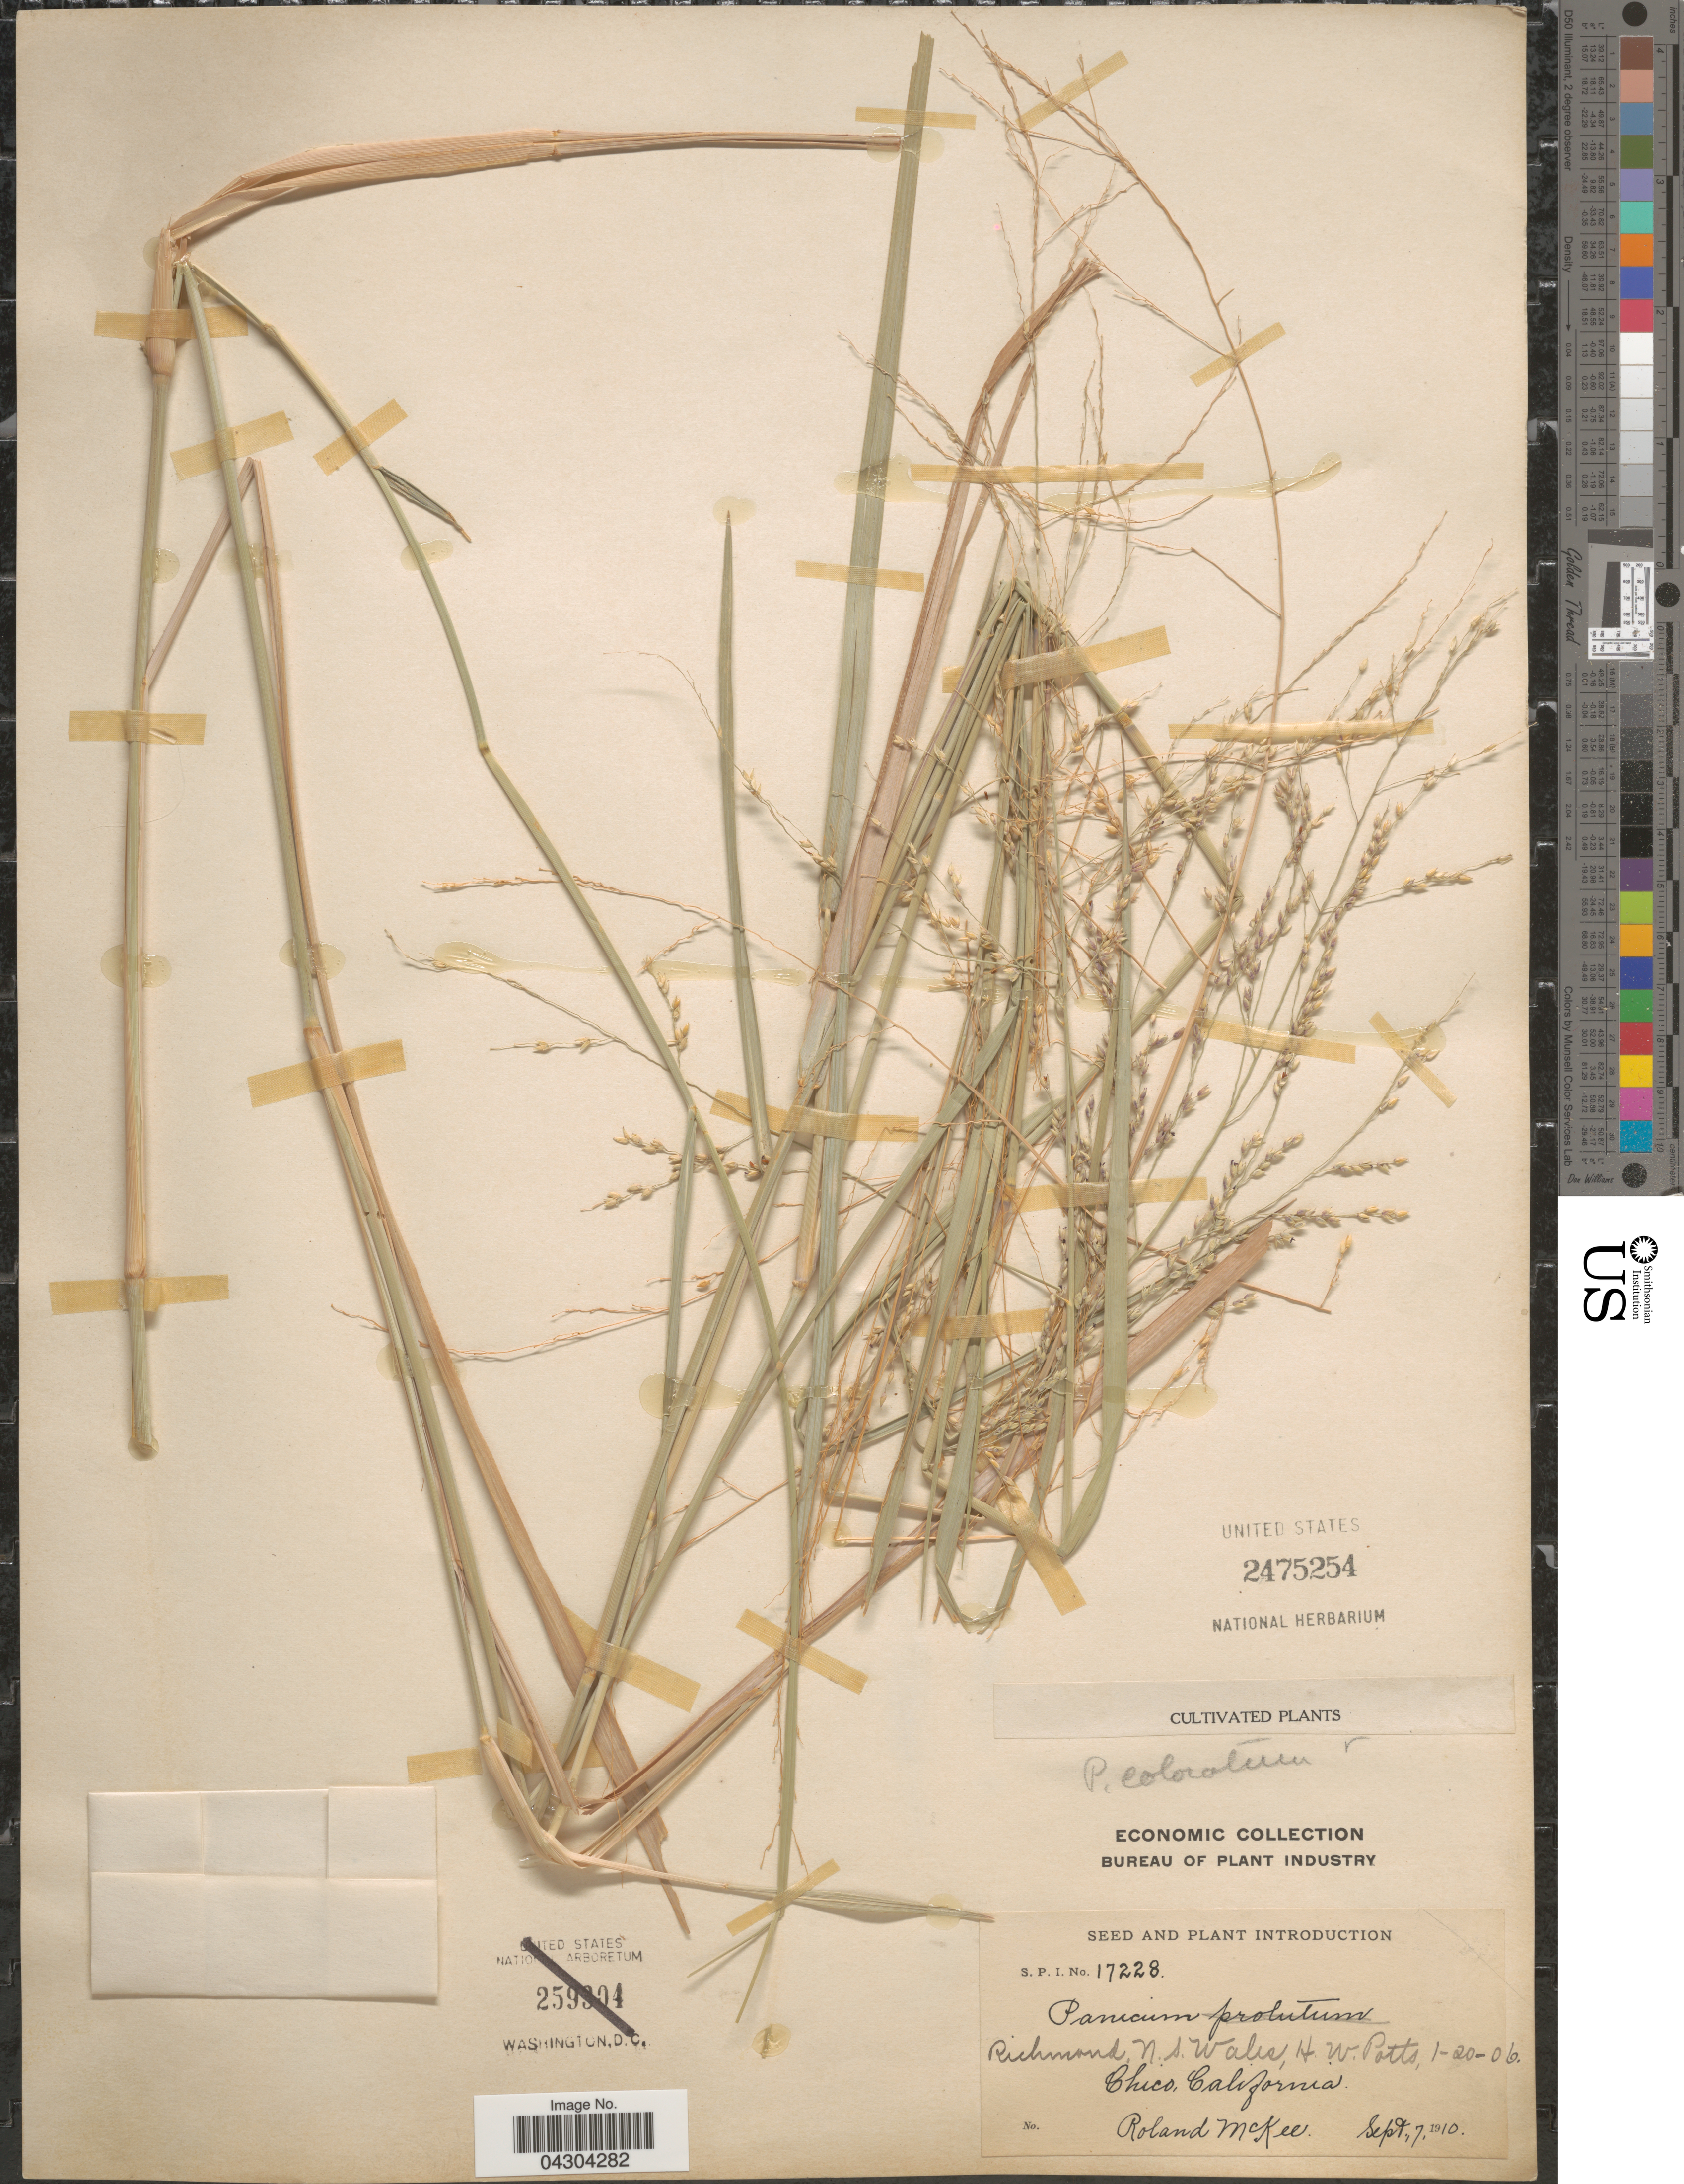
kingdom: Plantae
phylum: Tracheophyta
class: Liliopsida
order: Poales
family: Poaceae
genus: Panicum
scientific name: Panicum coloratum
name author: L.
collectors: R. Mckee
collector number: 17228?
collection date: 1910-09-07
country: United States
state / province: California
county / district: Butte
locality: Chico.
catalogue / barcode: US 2475254